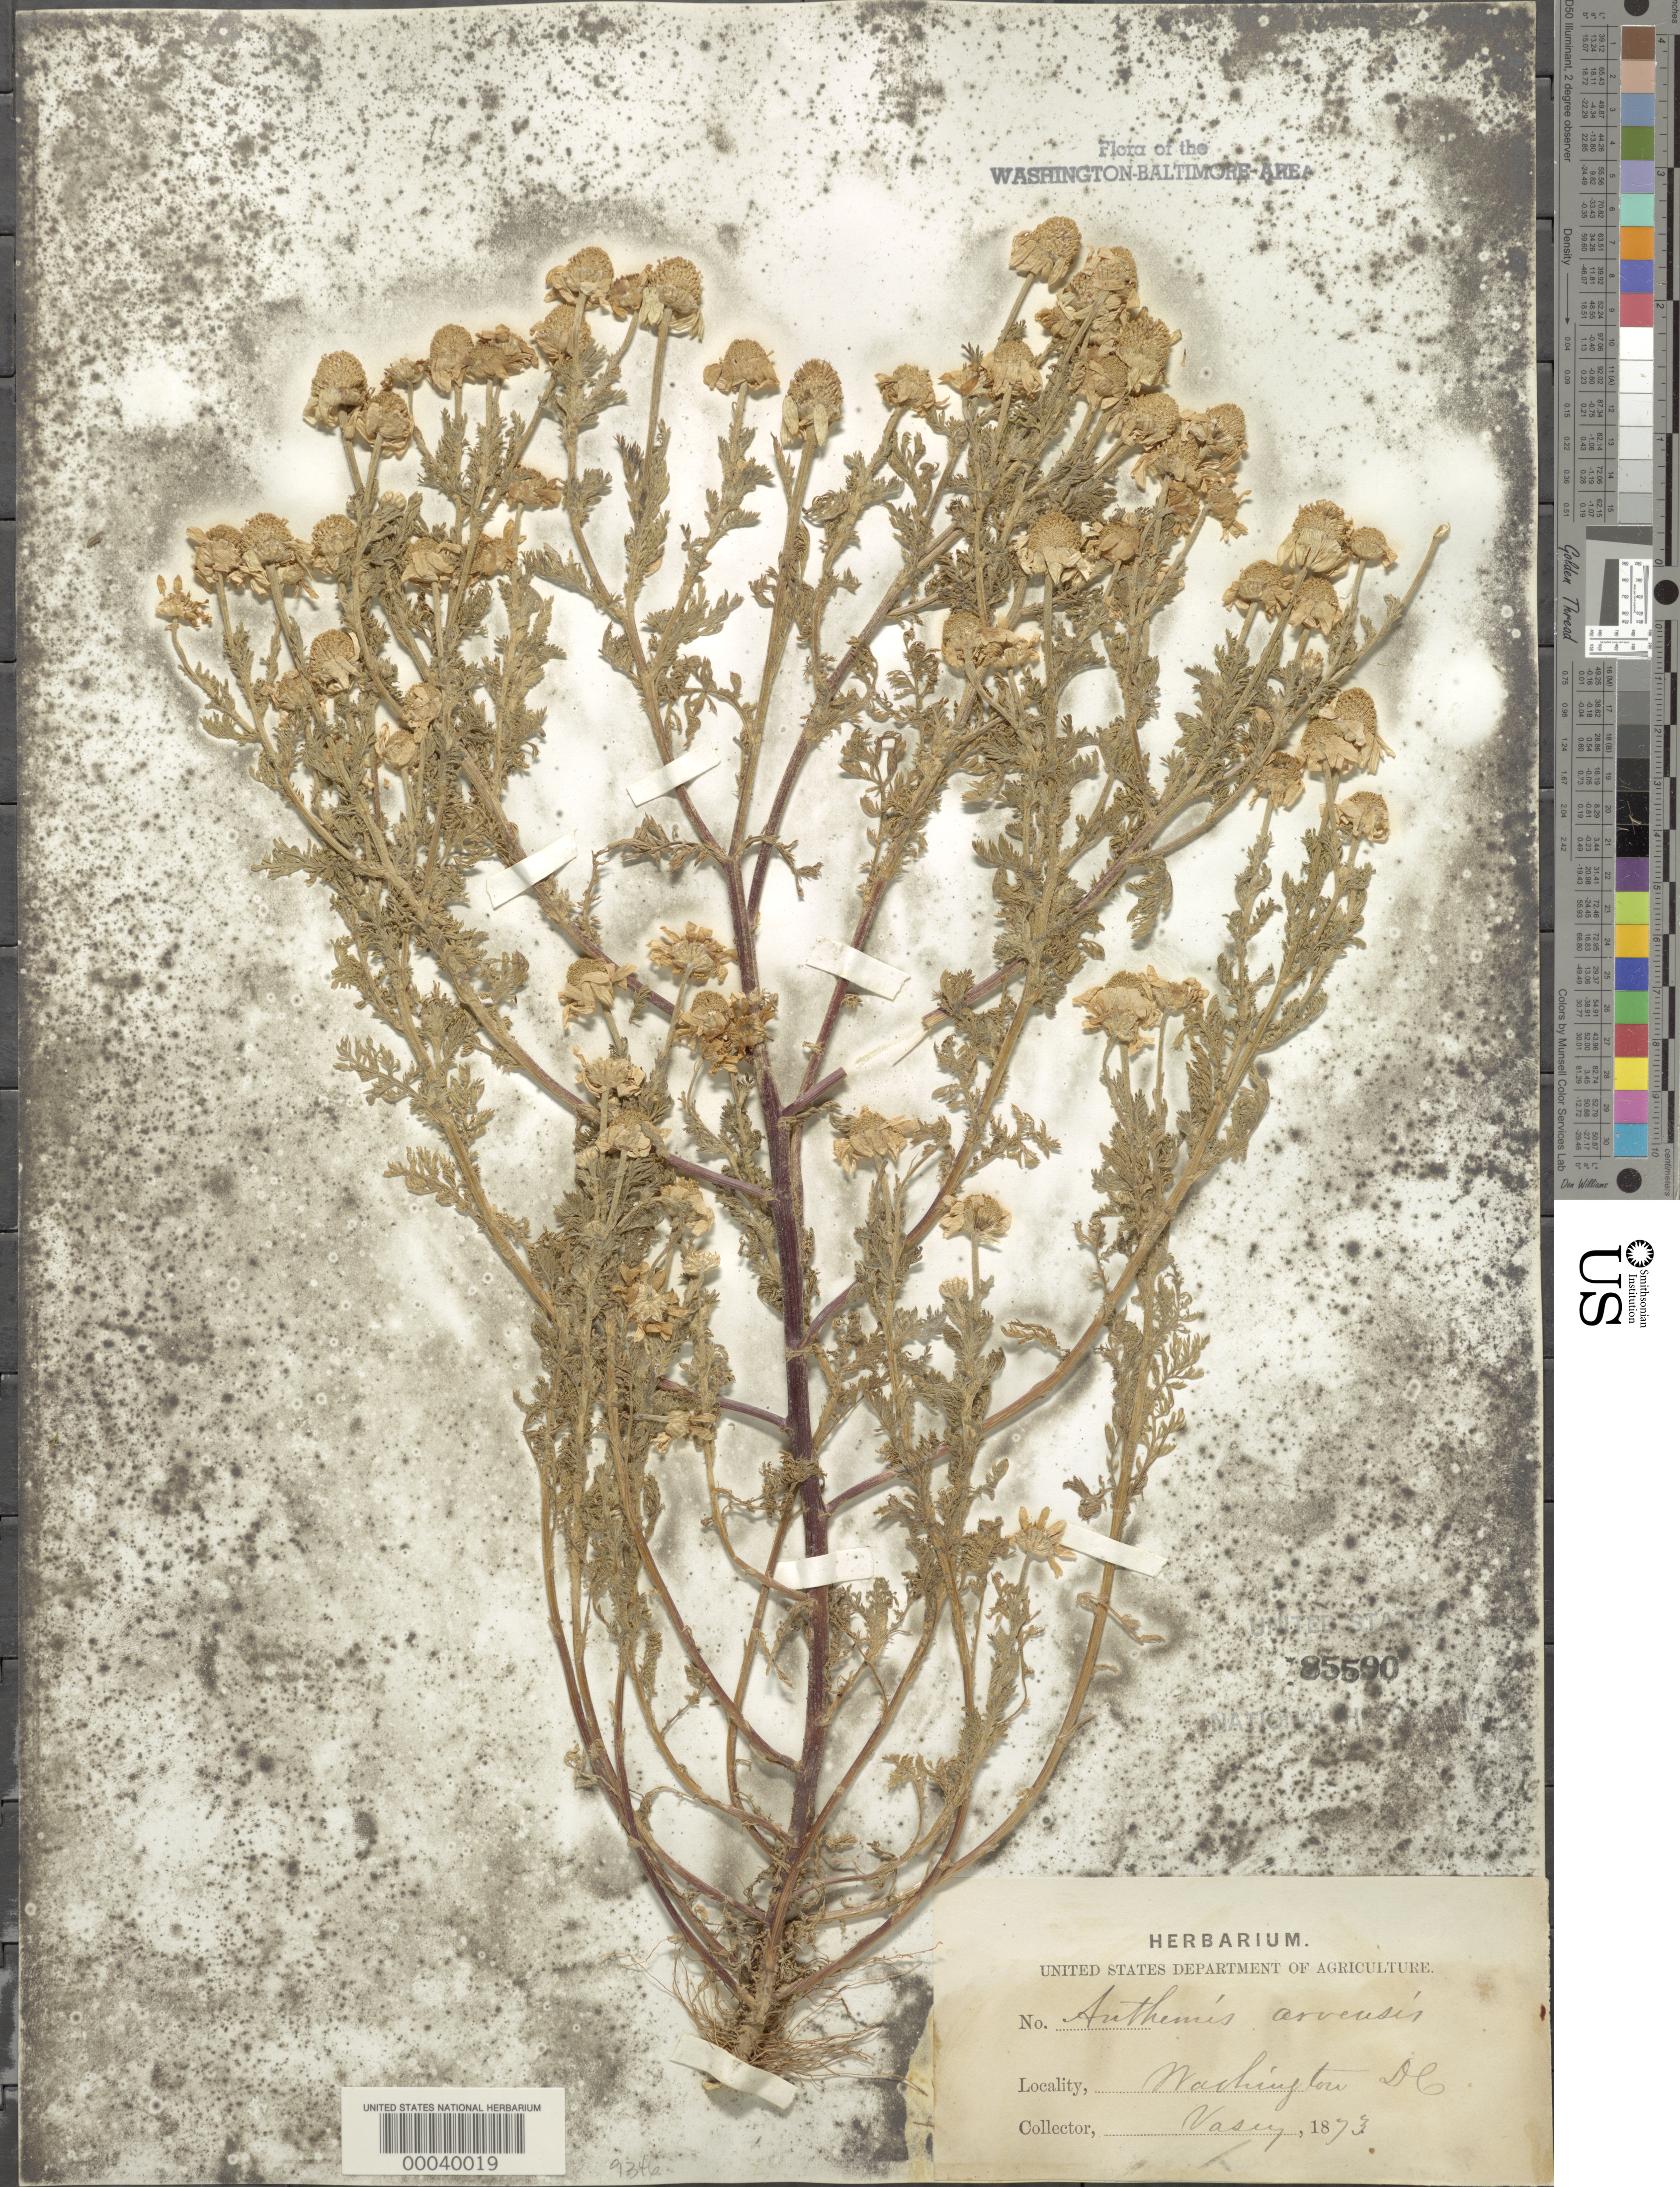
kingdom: Plantae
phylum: Tracheophyta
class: Magnoliopsida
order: Asterales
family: Asteraceae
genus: Anthemis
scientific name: Anthemis arvensis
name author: L.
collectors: G. R. Vasey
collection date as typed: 1873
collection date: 1873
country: United States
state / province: District of Columbia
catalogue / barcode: US 85590